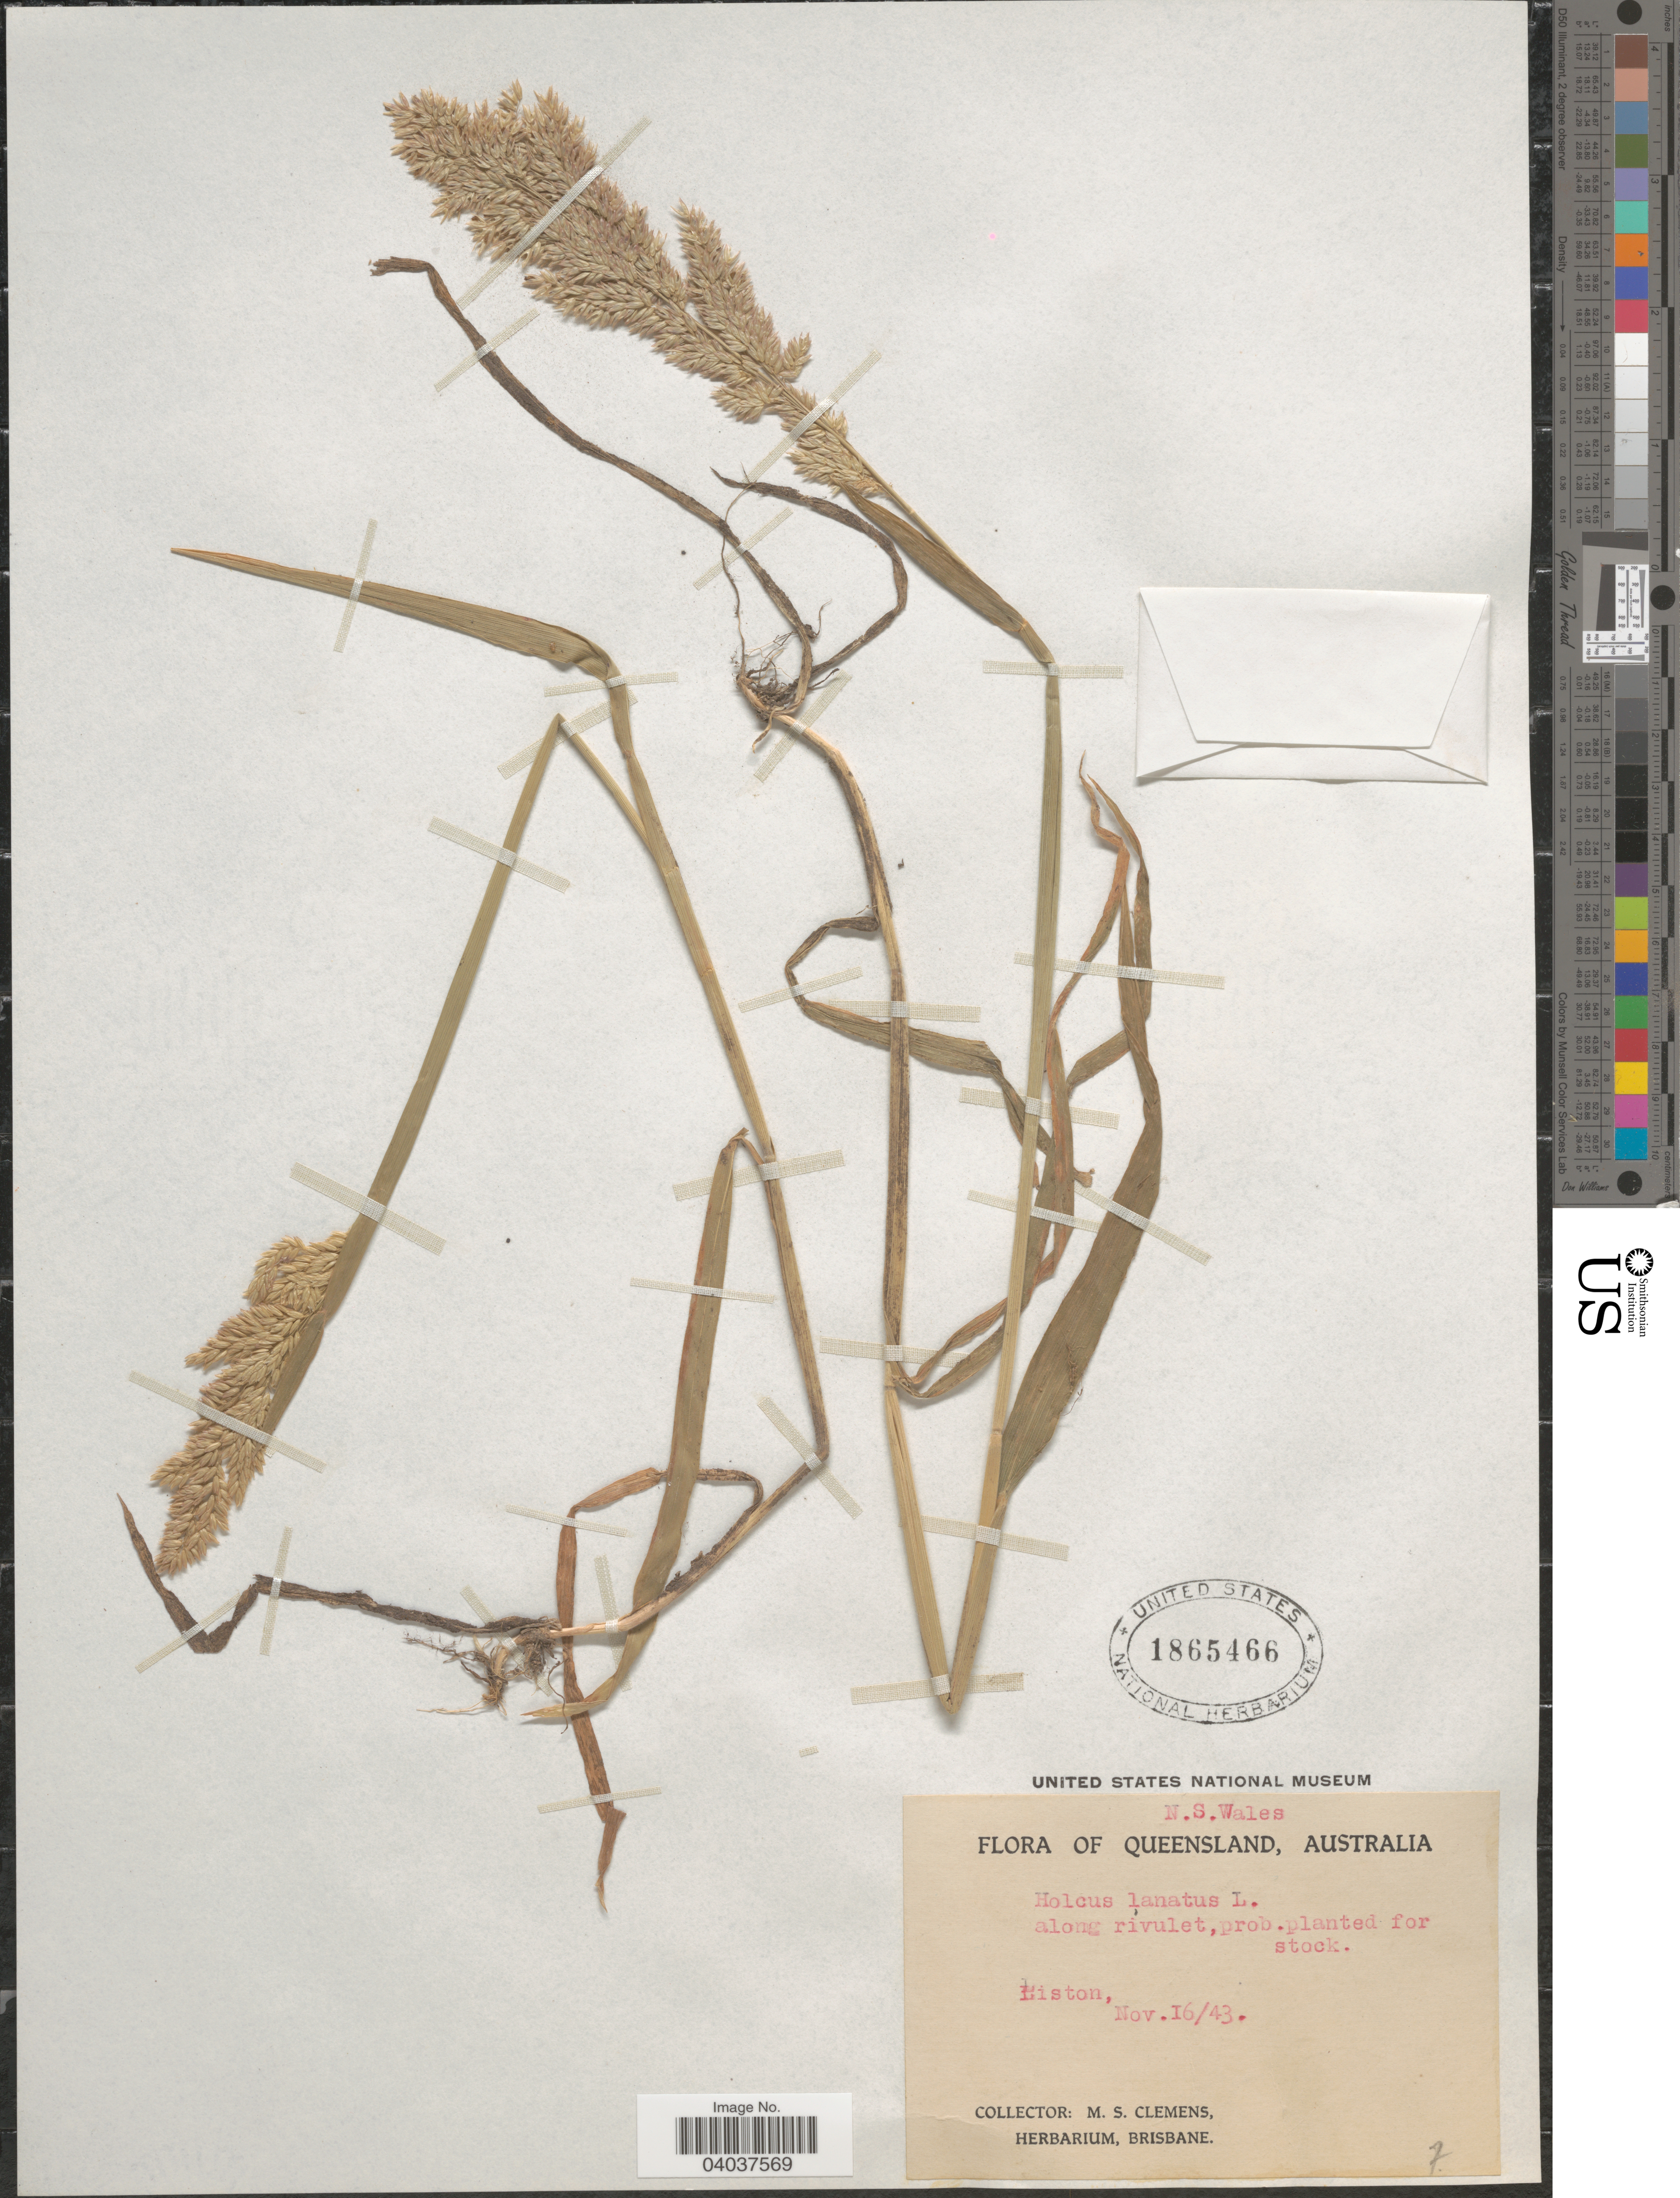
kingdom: Plantae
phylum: Tracheophyta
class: Liliopsida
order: Poales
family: Poaceae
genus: Holcus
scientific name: Holcus lanatus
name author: L.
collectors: M. S. Clemens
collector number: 7?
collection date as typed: Transcribed d/m/y: 16/11/43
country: Australia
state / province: New South Wales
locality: N.S. Wales. Liston.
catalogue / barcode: US 1865466